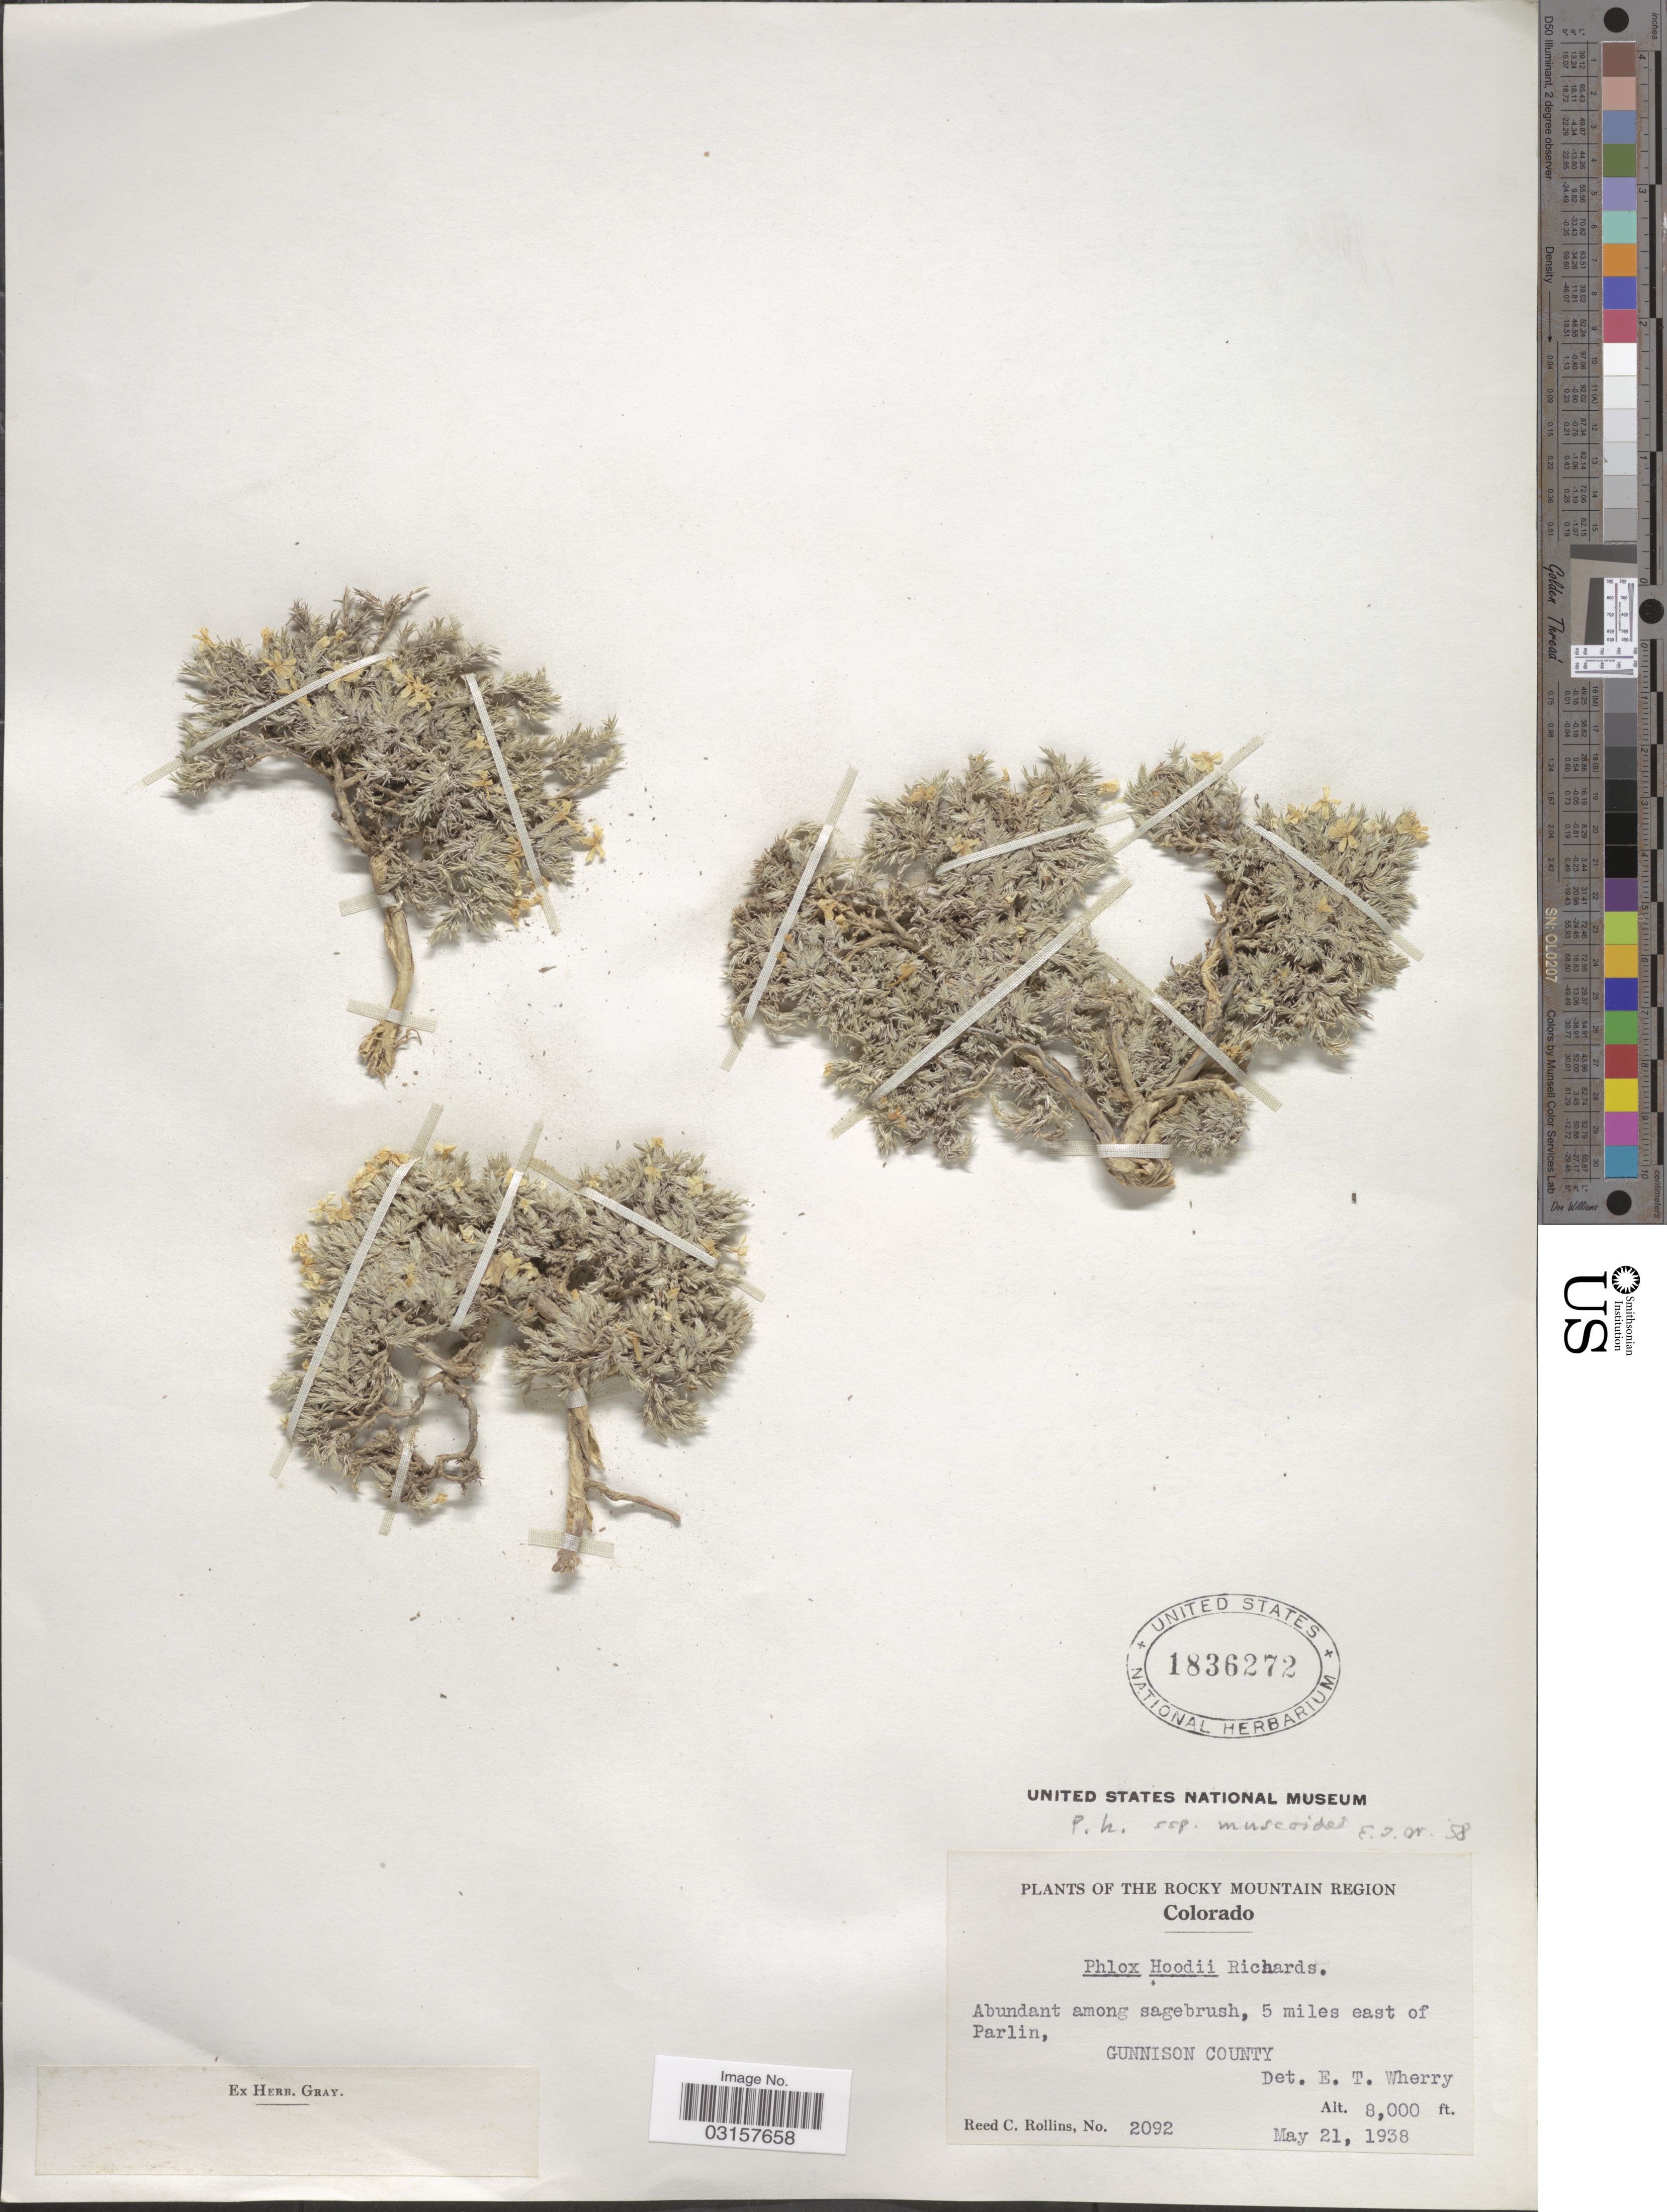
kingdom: Plantae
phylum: Tracheophyta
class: Magnoliopsida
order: Ericales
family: Polemoniaceae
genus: Phlox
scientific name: Phlox hoodii subsp. hoodii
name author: Richardson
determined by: Mayfield, M. H.; Ferguson, C. J.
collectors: R. C. Rollins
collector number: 2092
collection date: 1938-05-21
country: United States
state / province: Colorado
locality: The Rocky Mountain Region, 5 miles east of Parlin, Gunnison County.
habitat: abundant among sagebrush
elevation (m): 2438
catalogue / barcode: US 1836272